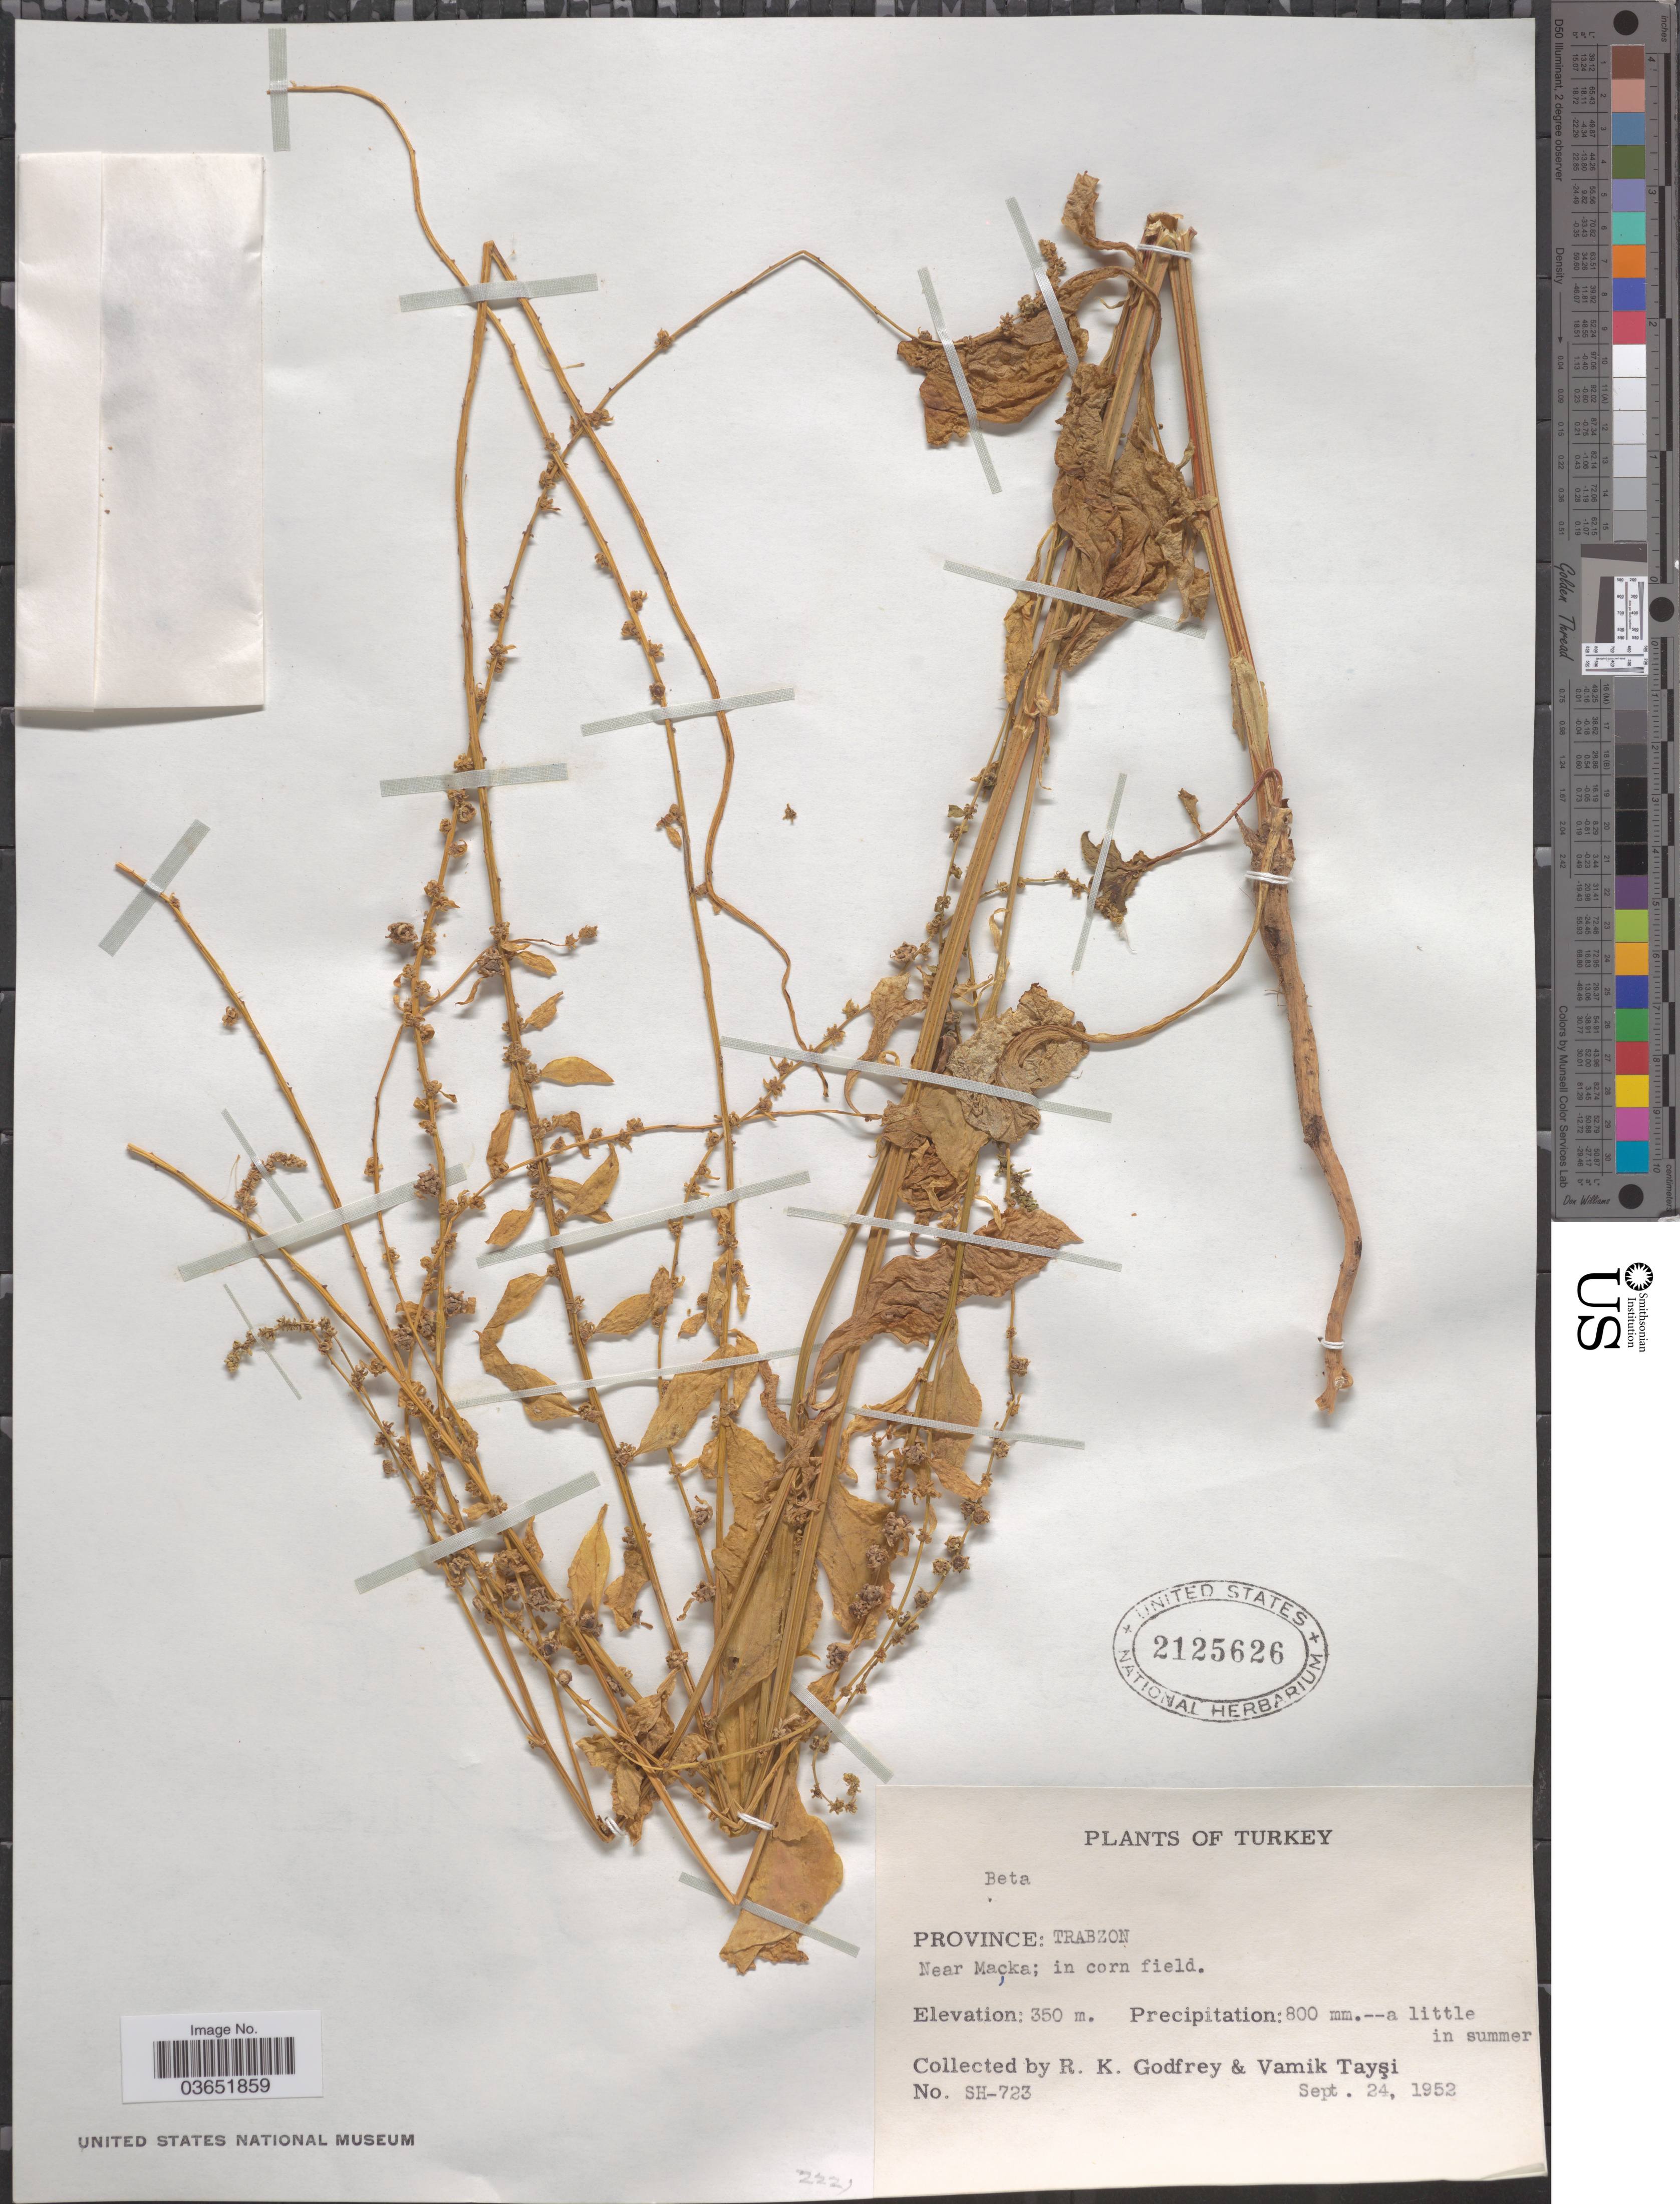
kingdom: Plantae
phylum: Tracheophyta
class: Magnoliopsida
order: Caryophyllales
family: Amaranthaceae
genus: Beta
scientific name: Beta sp.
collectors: R. K. Godfrey & V. Taysi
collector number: SH-723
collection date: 1952-09-24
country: Turkey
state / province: Trabzon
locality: Near Maçka.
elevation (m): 350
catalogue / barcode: US 2125626